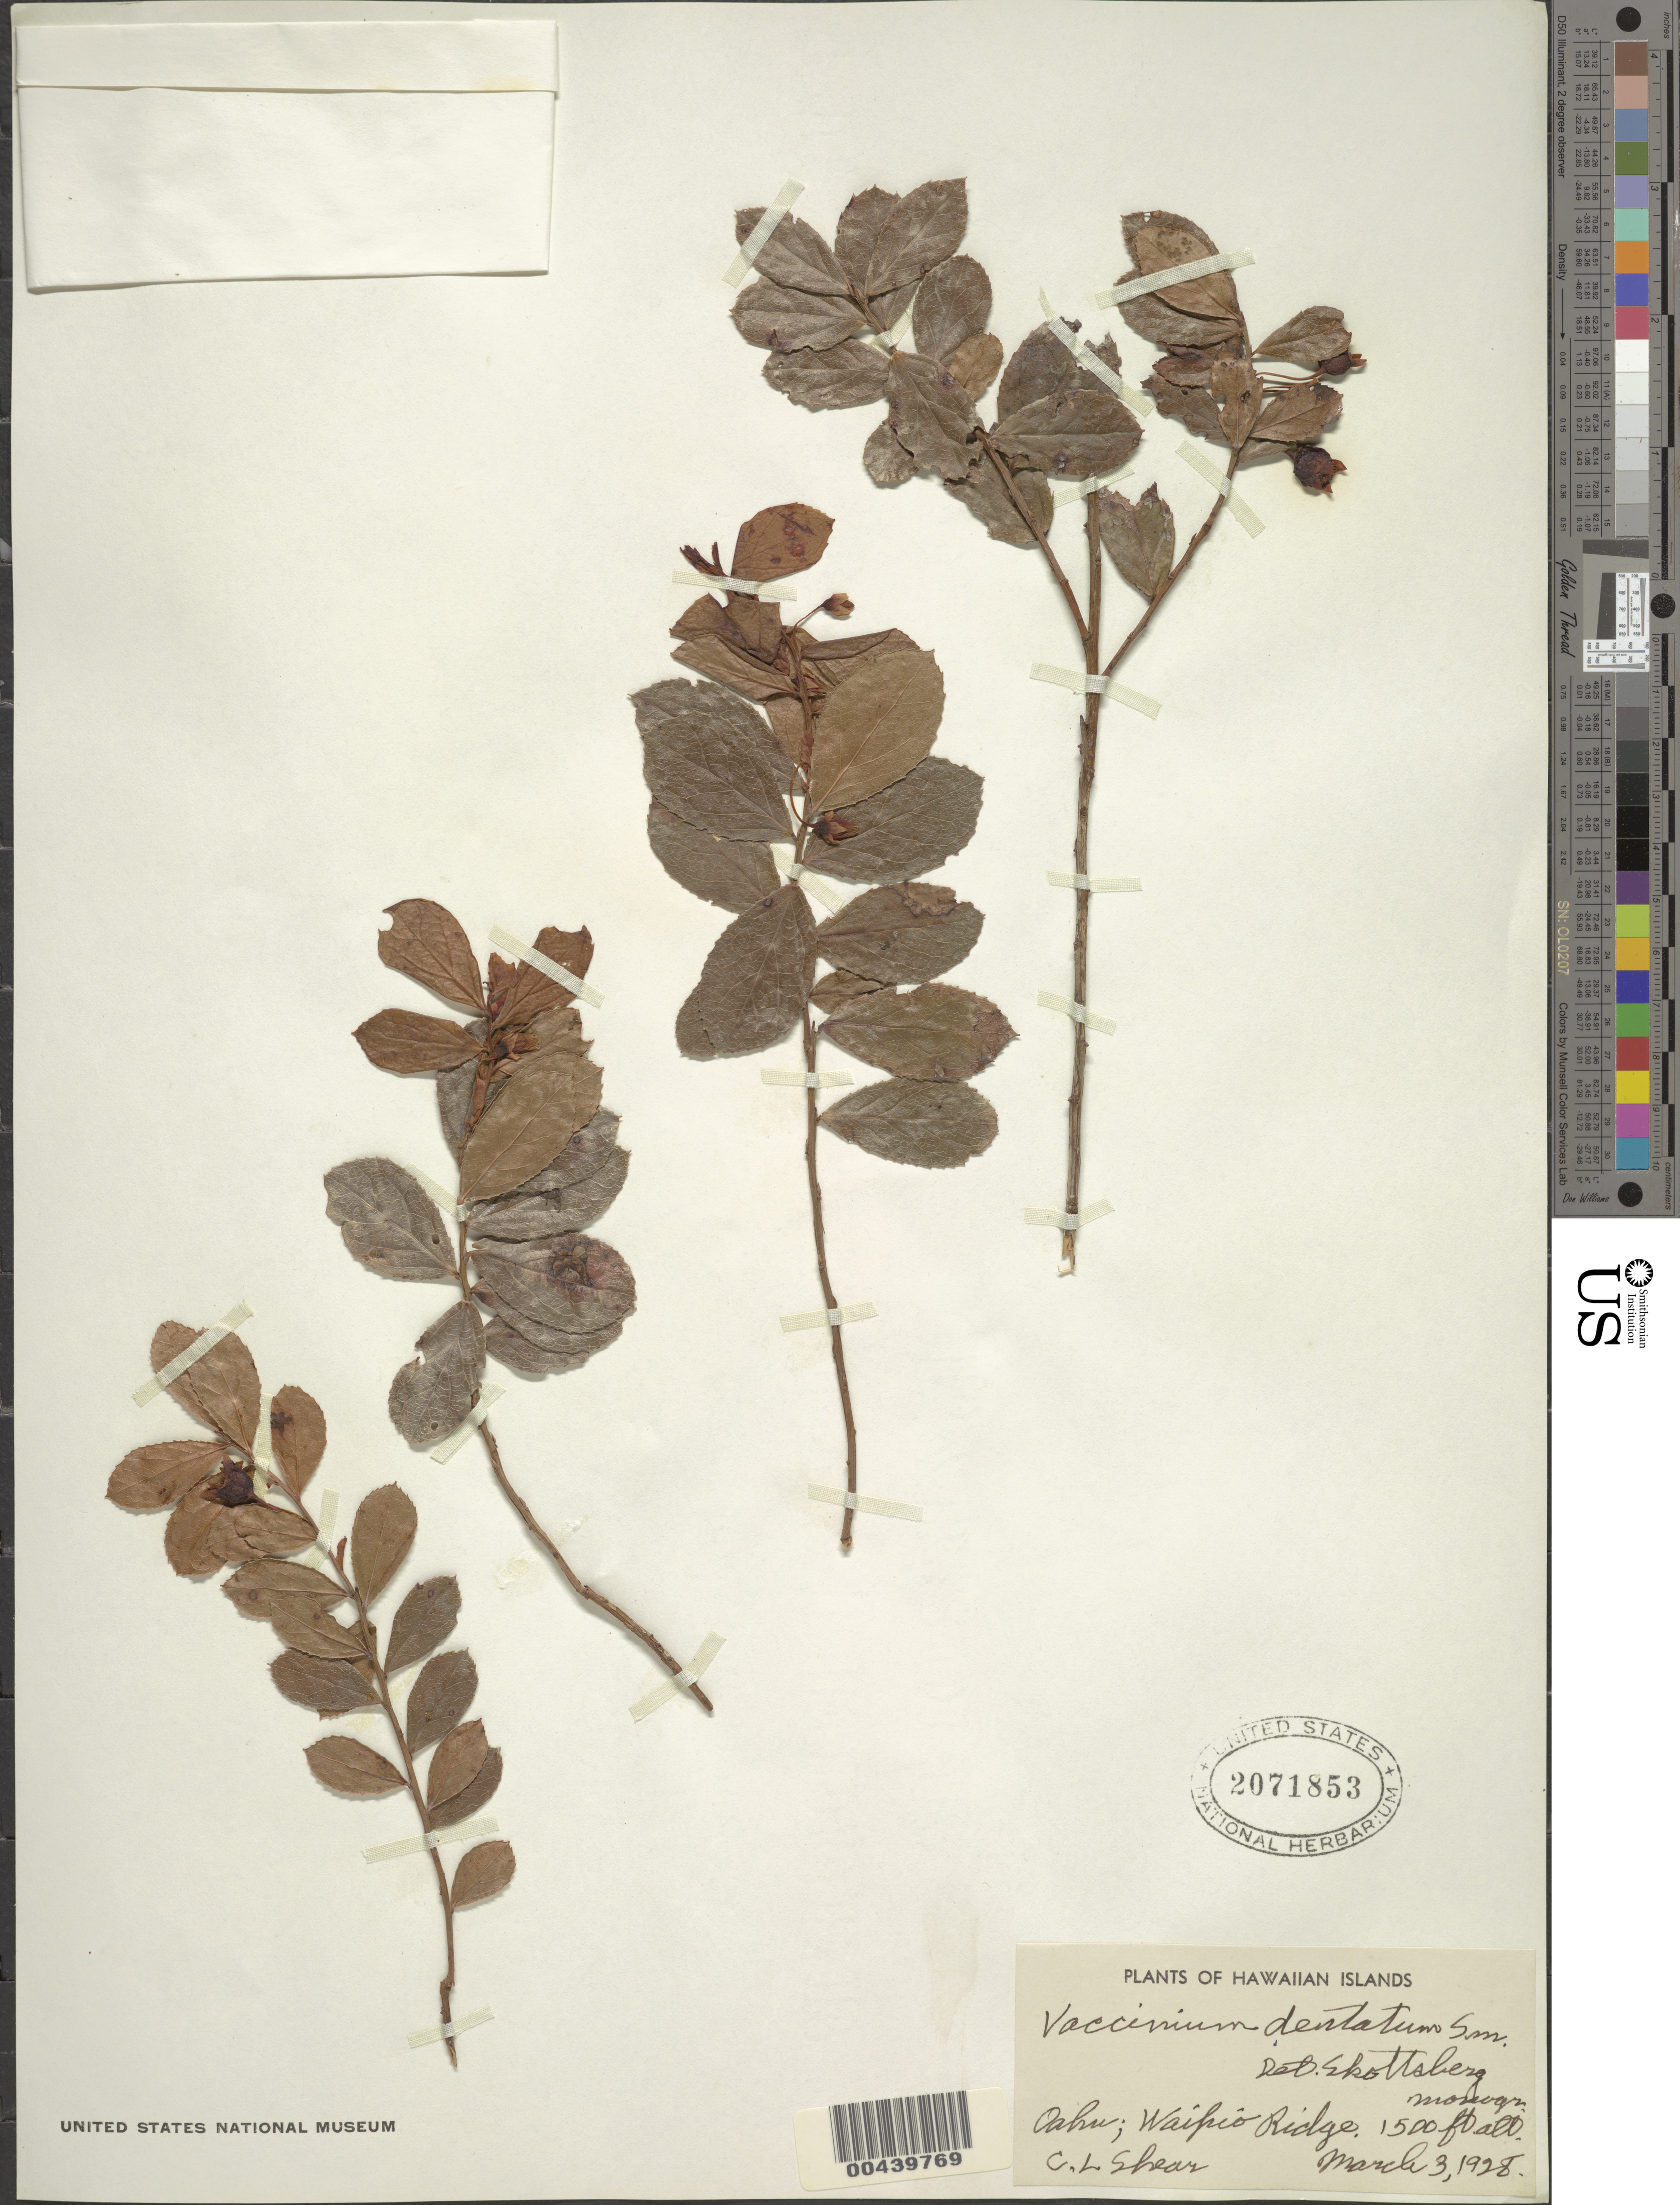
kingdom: Plantae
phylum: Tracheophyta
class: Magnoliopsida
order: Ericales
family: Ericaceae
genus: Vaccinium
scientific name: Vaccinium dentatum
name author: Sm.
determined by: Skottsberg, C. J. F.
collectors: C. L. Shear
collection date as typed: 3 Mar 1928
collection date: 1928-03-03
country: United States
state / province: Hawaii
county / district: Honolulu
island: Oahu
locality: Waipio Ridge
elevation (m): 457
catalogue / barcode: US 2071853